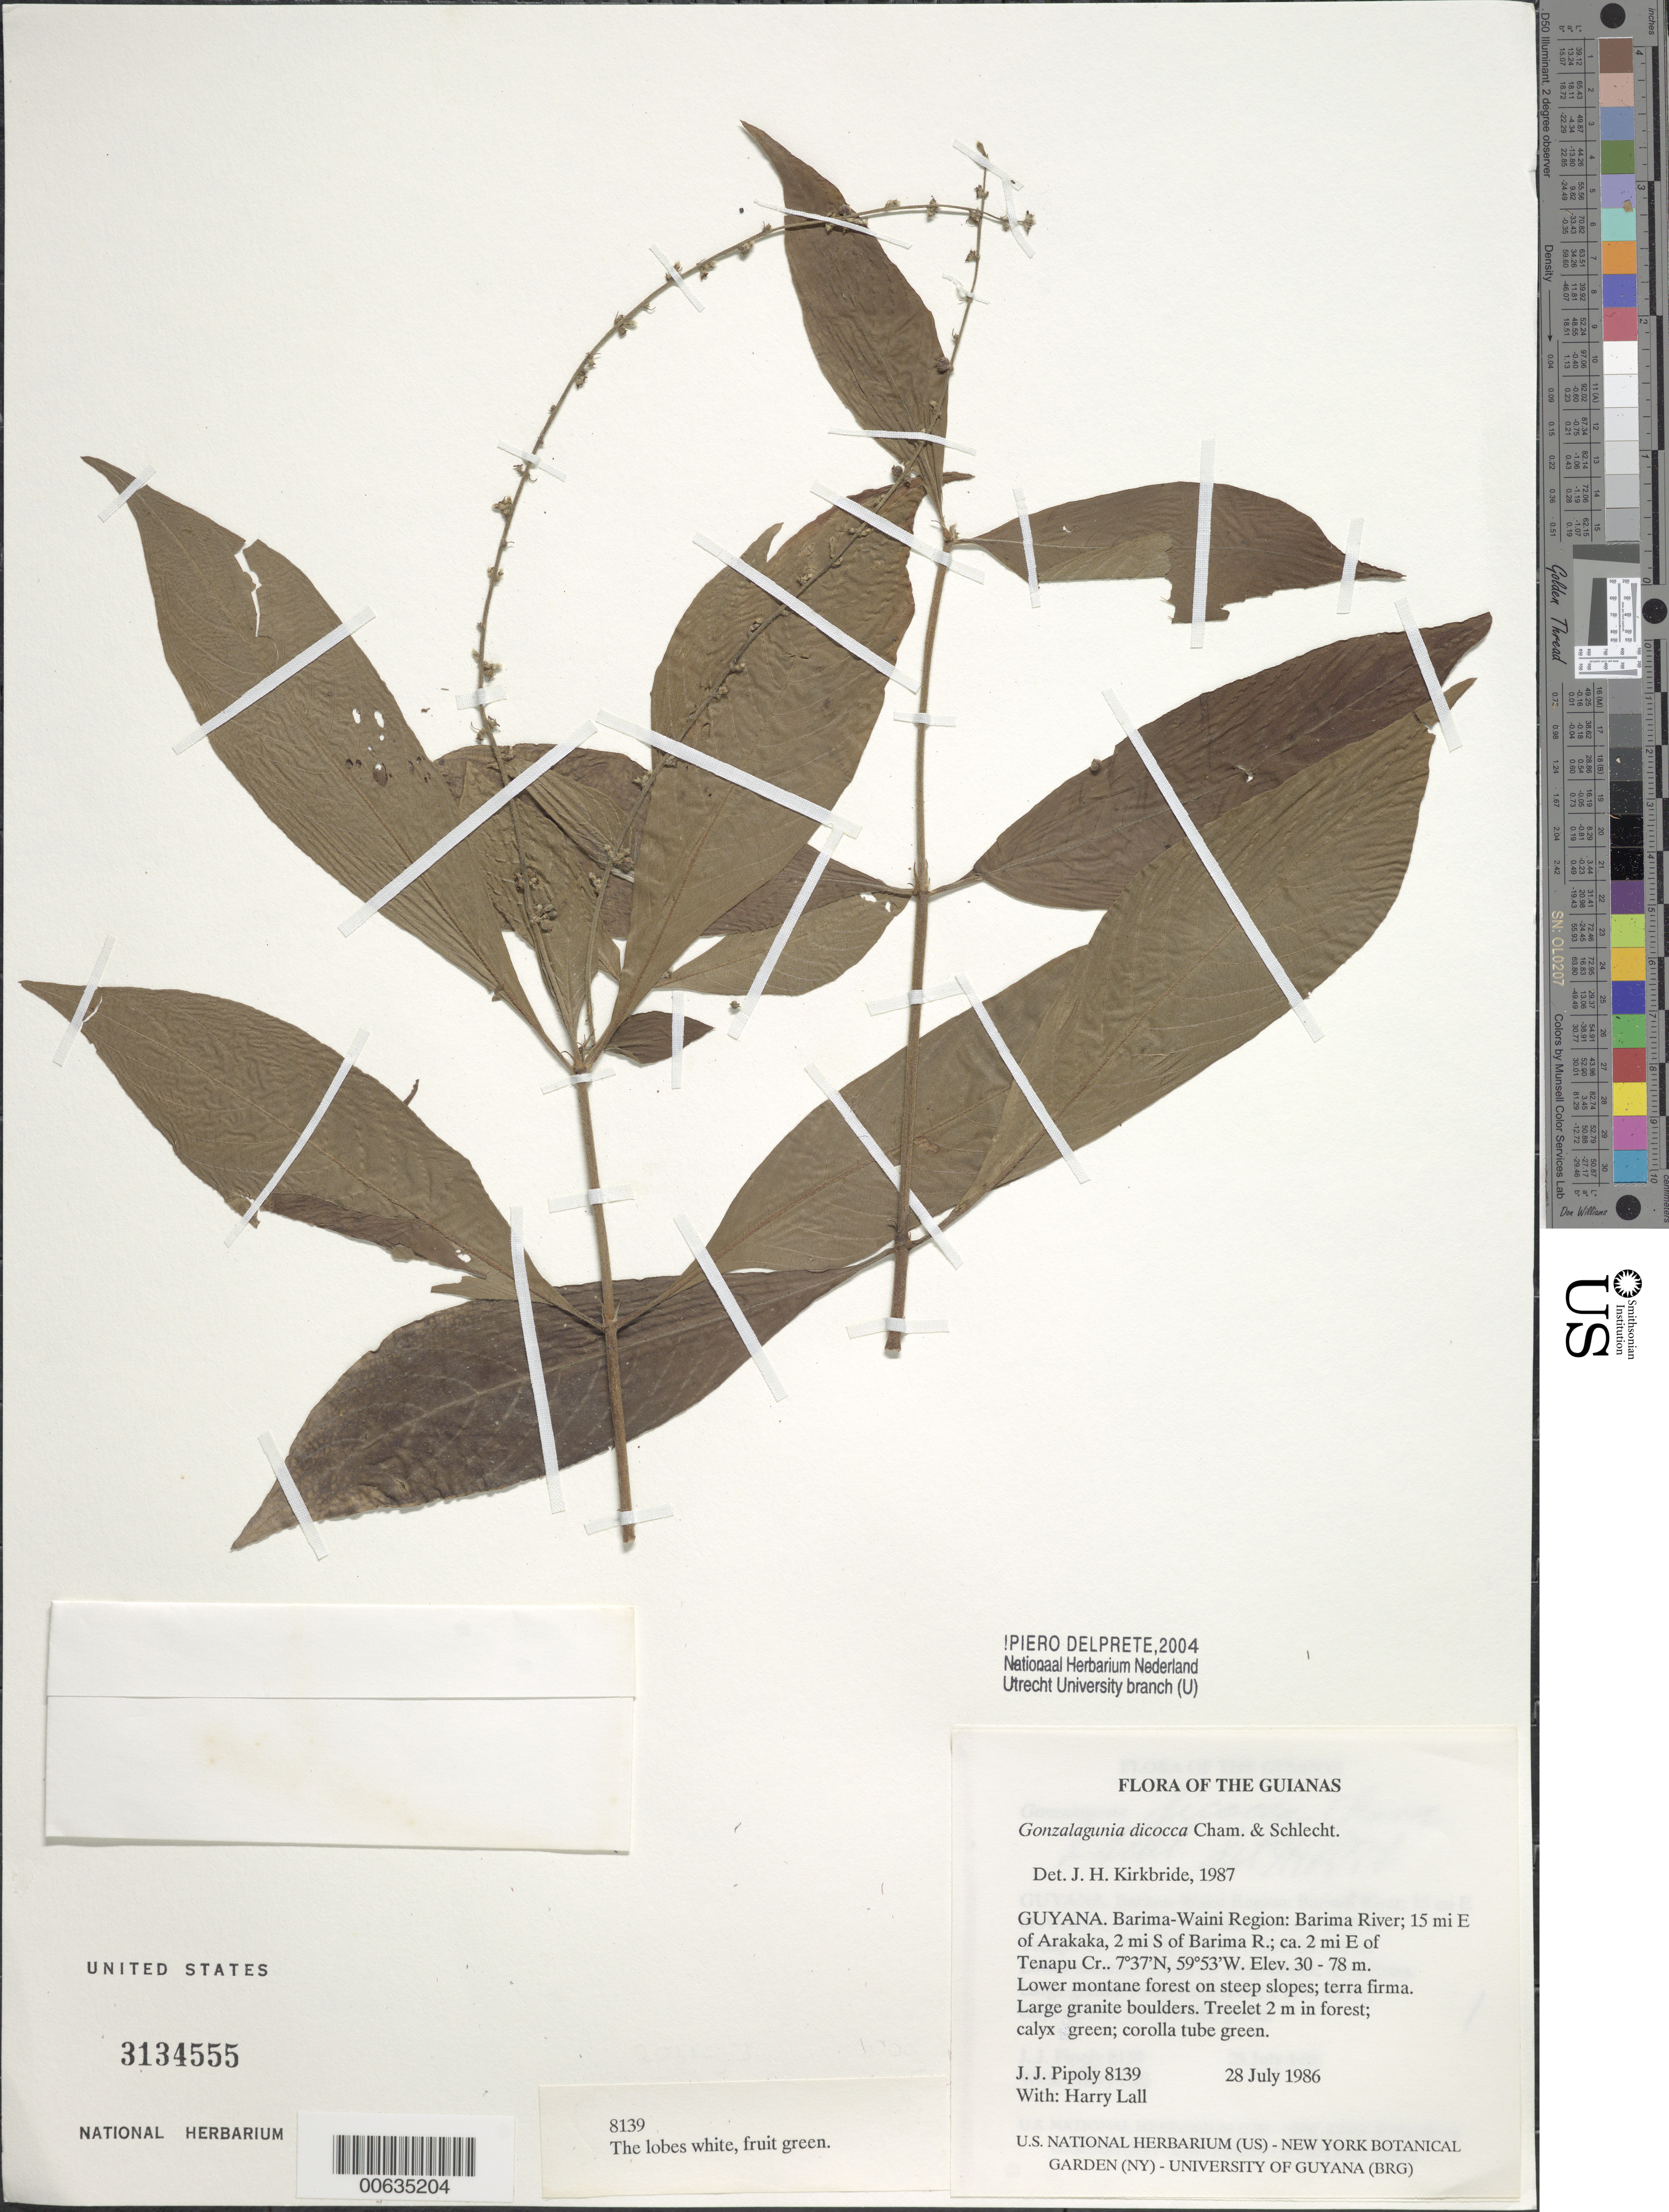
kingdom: Plantae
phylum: Tracheophyta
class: Magnoliopsida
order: Gentianales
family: Rubiaceae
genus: Gonzalagunia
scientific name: Gonzalagunia dicocca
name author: Cham. & Schltdl.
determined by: Kirkbride, J. H.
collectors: J. J. Pipoly & H. Lall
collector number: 8139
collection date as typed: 28 July 1986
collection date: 1986-07-28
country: Guyana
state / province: Barima-Waini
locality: Barima River; 15 mi E of Arakaka, 2 mi S of Barima R.; ca. 2 mi E of Tenapu Cr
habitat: Lower montane forest on steep slopes; terra firma. Large granite boulders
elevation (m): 30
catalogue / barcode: US 3134555